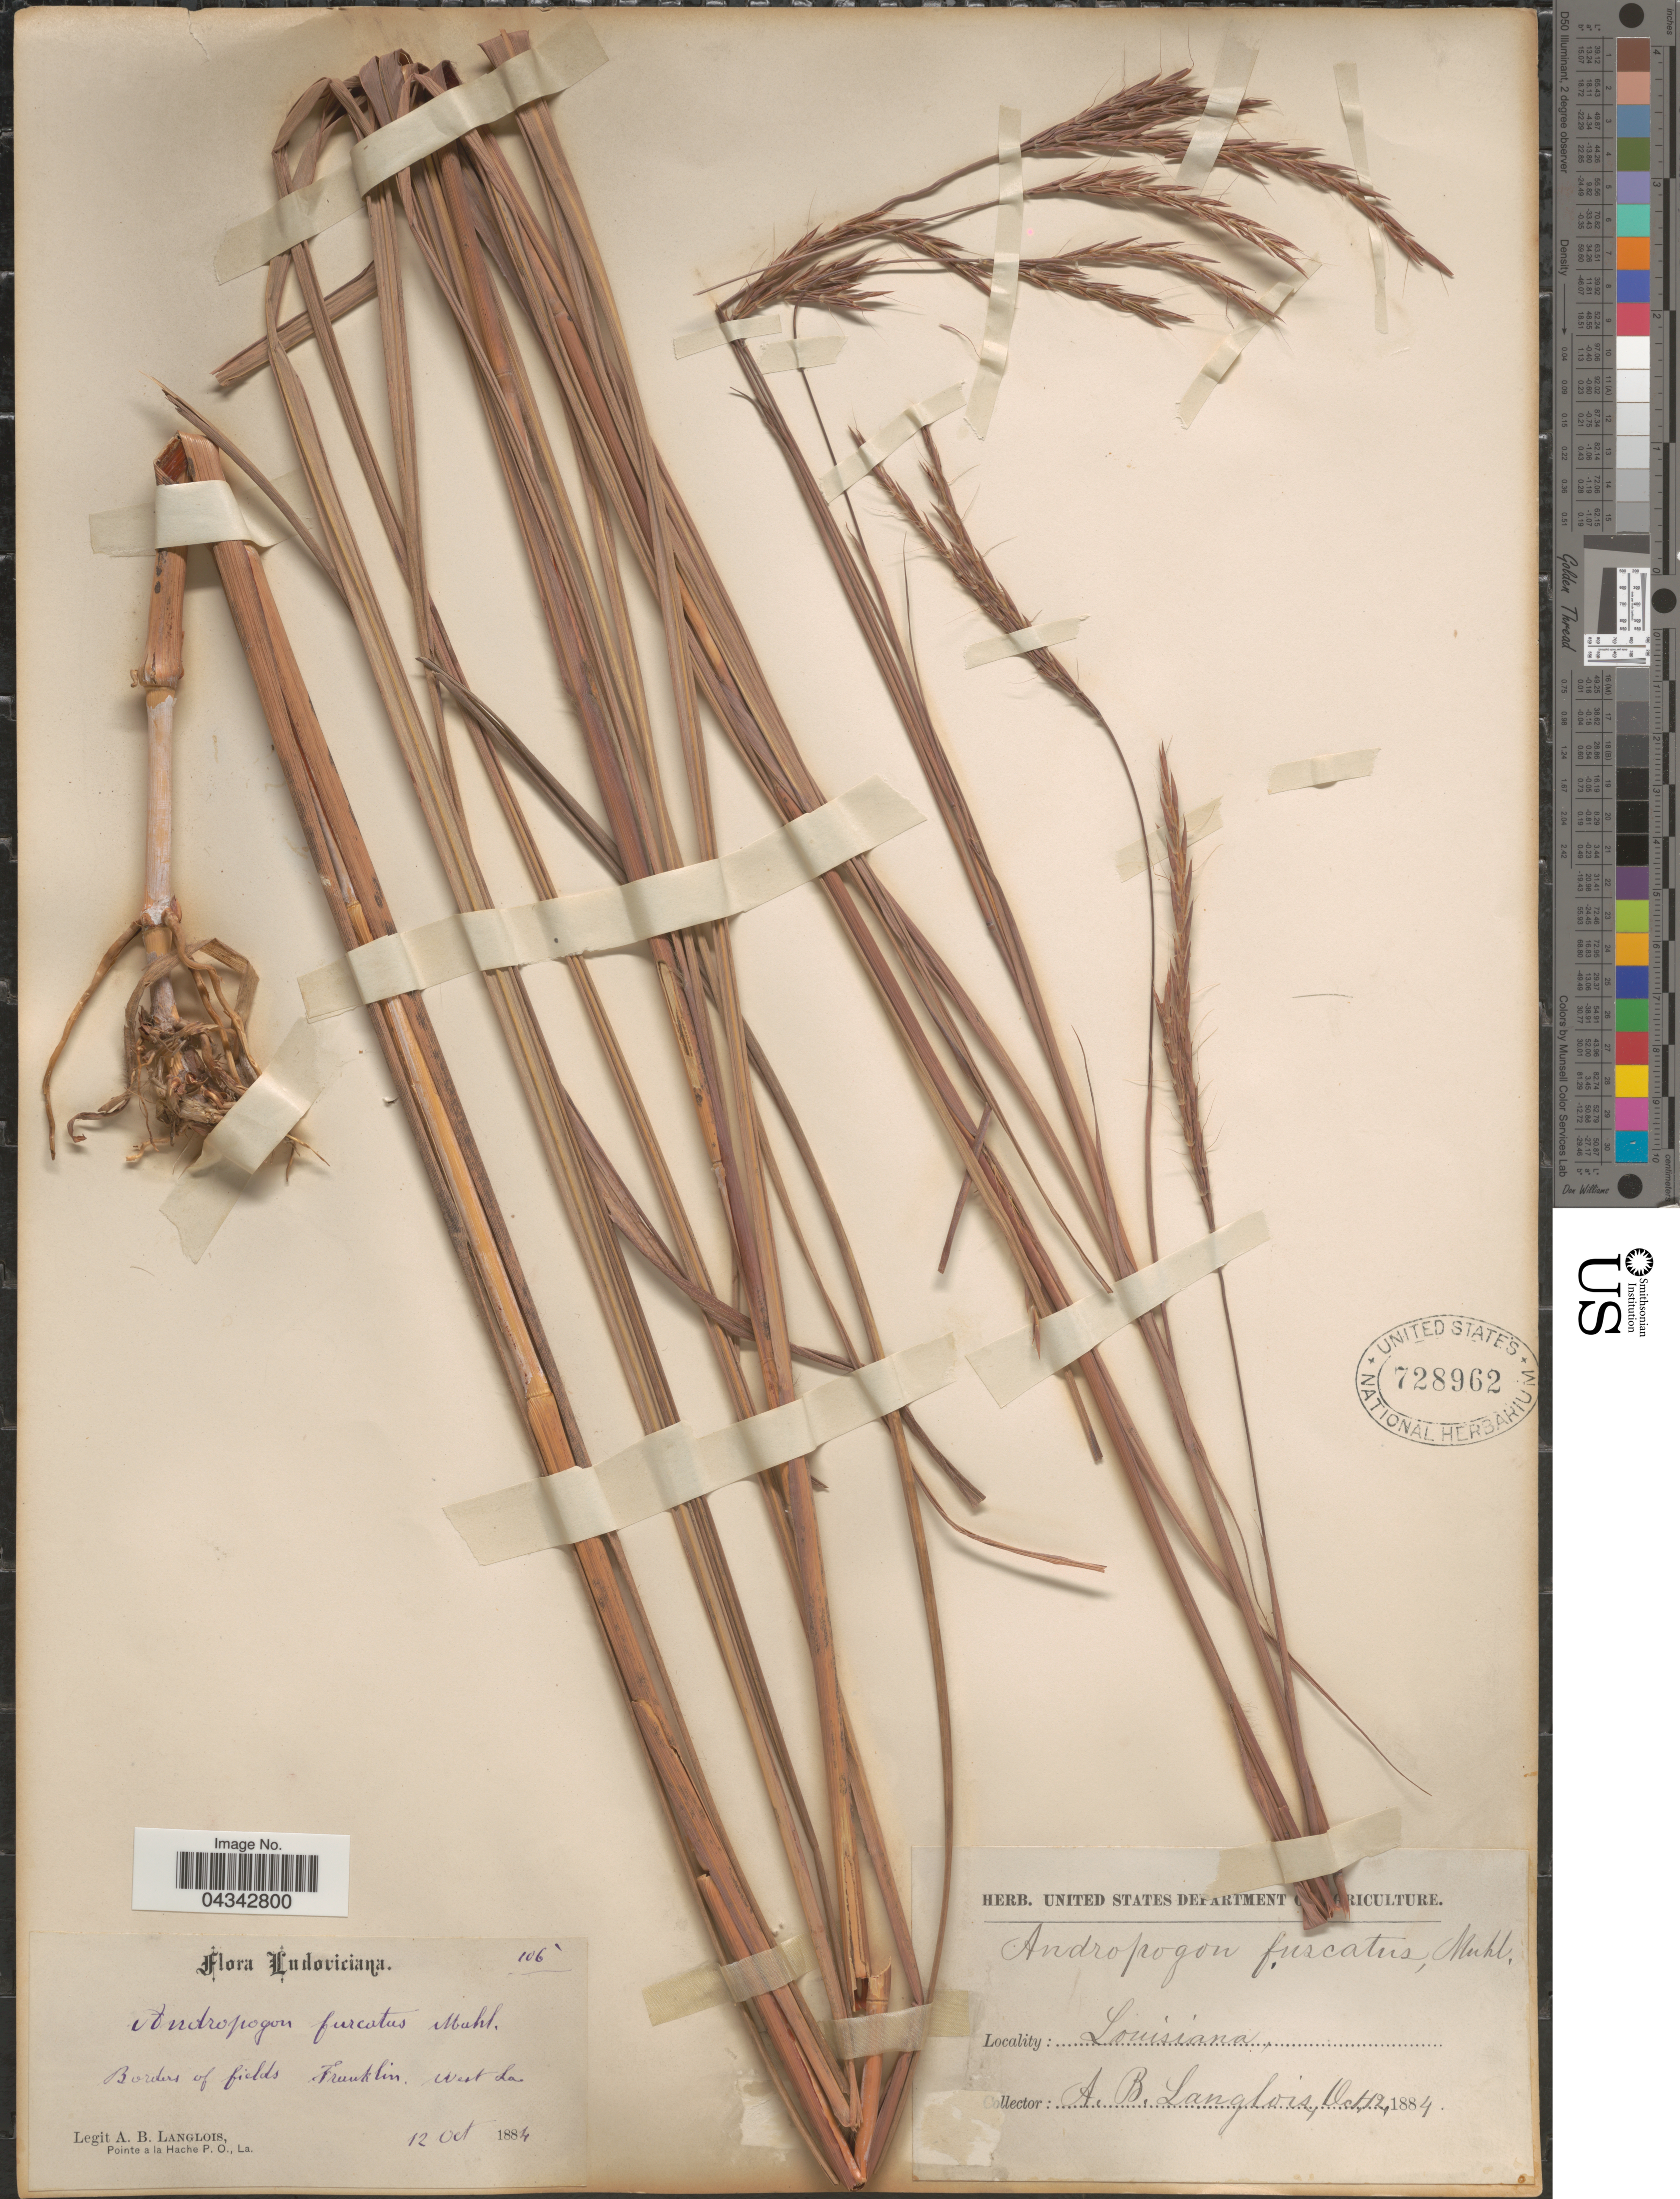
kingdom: Plantae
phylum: Tracheophyta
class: Liliopsida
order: Poales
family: Poaceae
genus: Andropogon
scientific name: Andropogon gerardii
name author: Vitman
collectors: A. Langlois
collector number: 106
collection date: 1884-10-12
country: United States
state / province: Louisiana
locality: Ludoviciana. Franklin, West La.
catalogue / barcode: US 728962